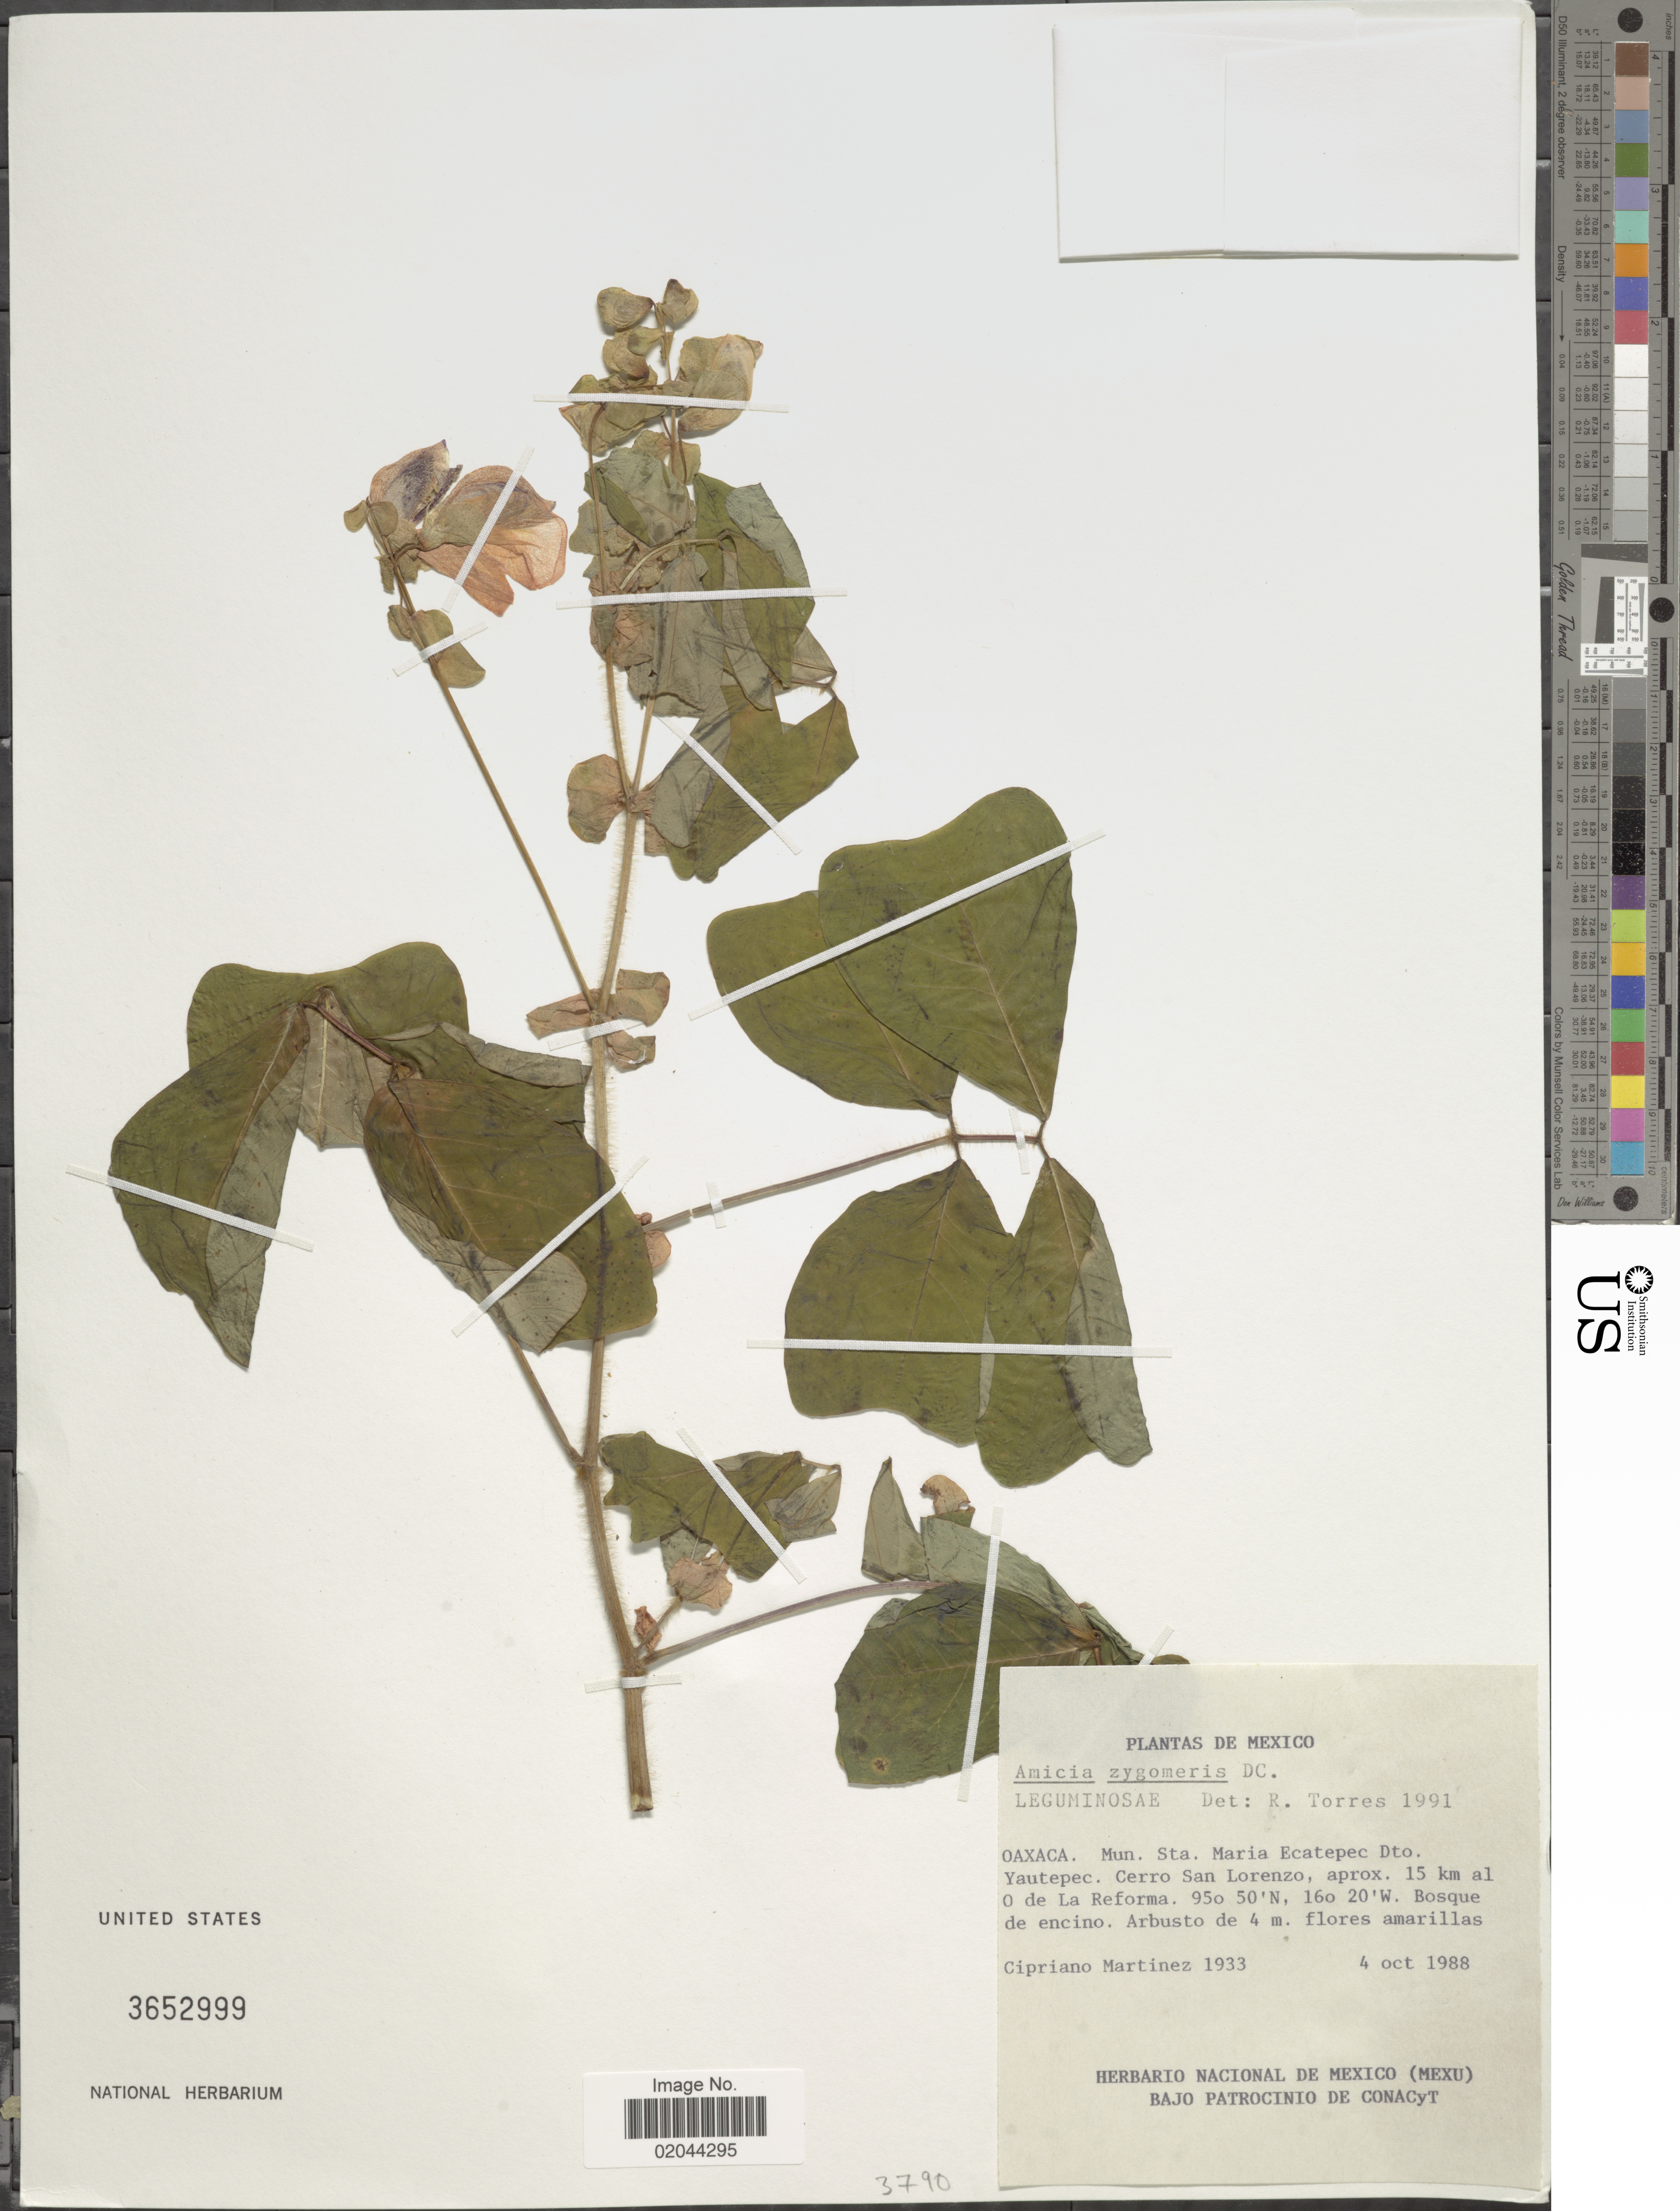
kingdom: Plantae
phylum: Tracheophyta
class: Magnoliopsida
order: Fabales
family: Fabaceae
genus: Amicia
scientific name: Amicia zygomeris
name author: DC.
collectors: C. Martínez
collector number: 1933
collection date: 1988-10-04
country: Mexico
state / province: Oaxaca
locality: Mun. Sta. Maria Ecatepec Dto. Yautepec. Cerro San Lorenzo, aprox. 15 km al O de La Reforma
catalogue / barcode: US 3652999